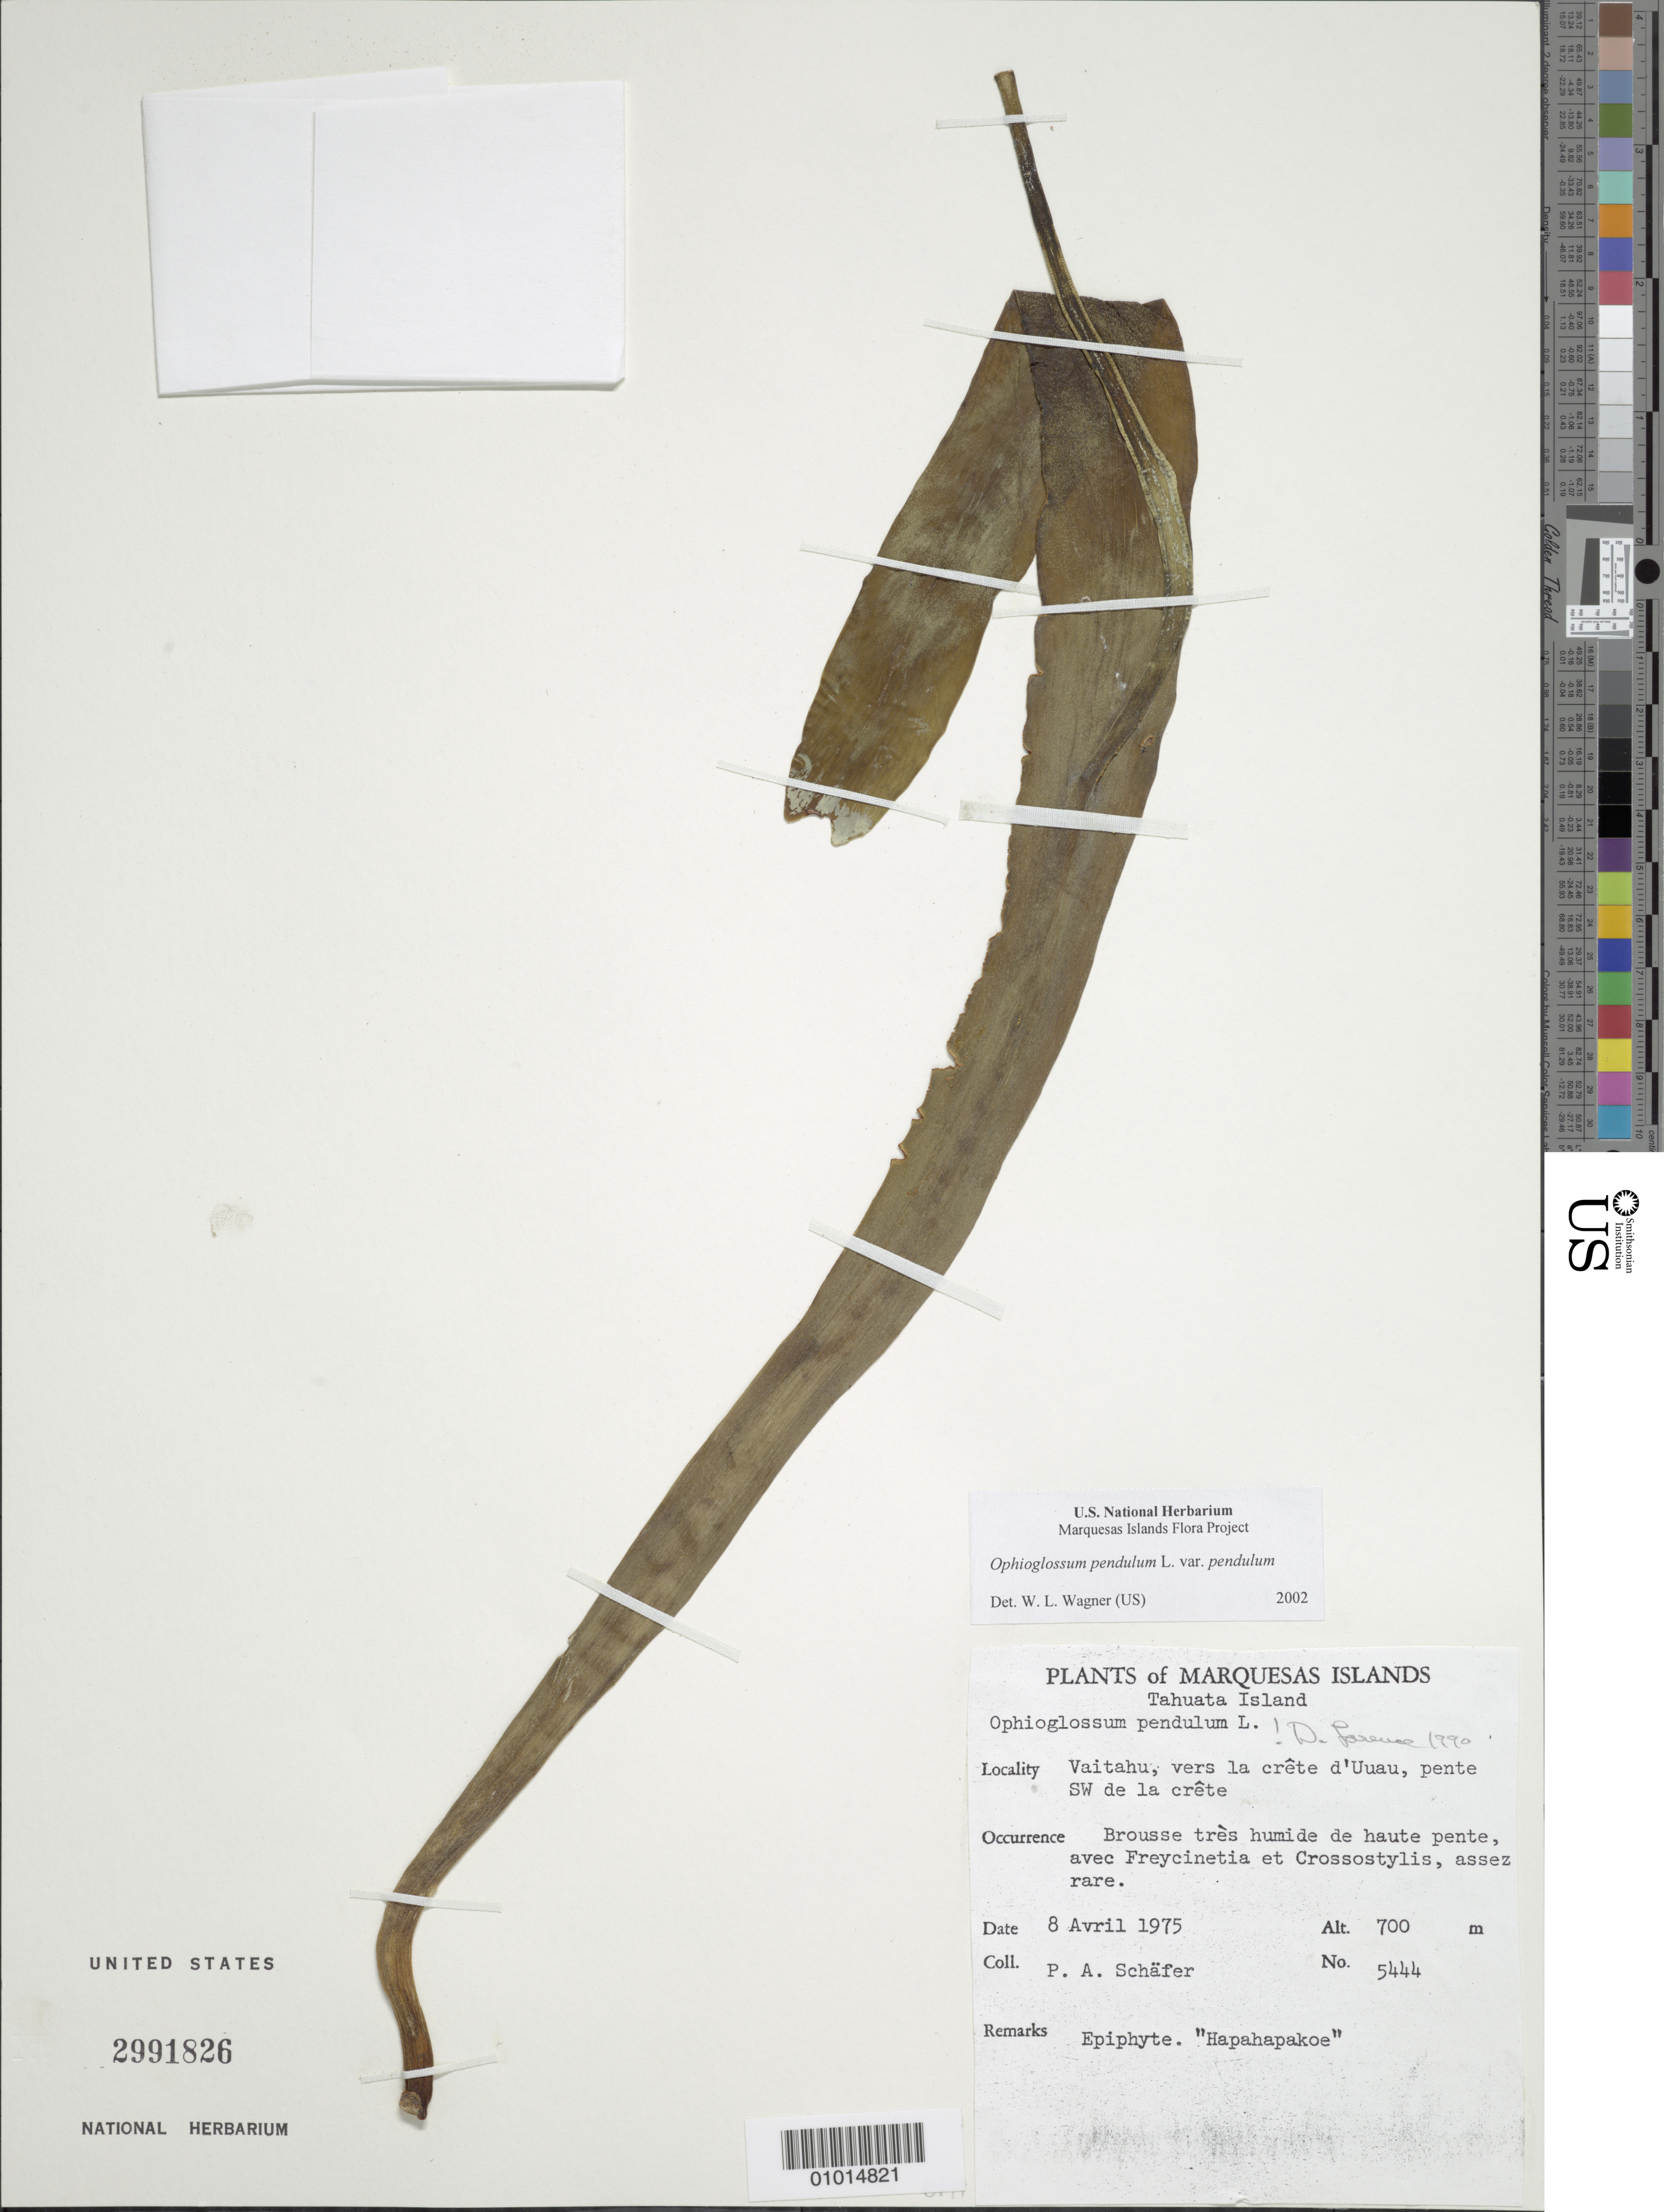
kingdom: Plantae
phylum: Tracheophyta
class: Polypodiopsida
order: Ophioglossales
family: Ophioglossaceae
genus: Ophioderma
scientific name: Ophioderma pendulum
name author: (L.) C. Presl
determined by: Wagner, W. L., (BOT), Smithsonian Institution - National Museum of Natural History (UNITED STATES)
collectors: P. A. Schäfer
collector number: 5444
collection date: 1975-04-08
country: French Polynesia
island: Tahuata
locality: Vaitahu, vers la crête d'Uuau, pente SW de la crête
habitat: Brousse très humide de haute pente, avec Freycinetia et Crossostylis; assez rare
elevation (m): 700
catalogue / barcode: US 2991826